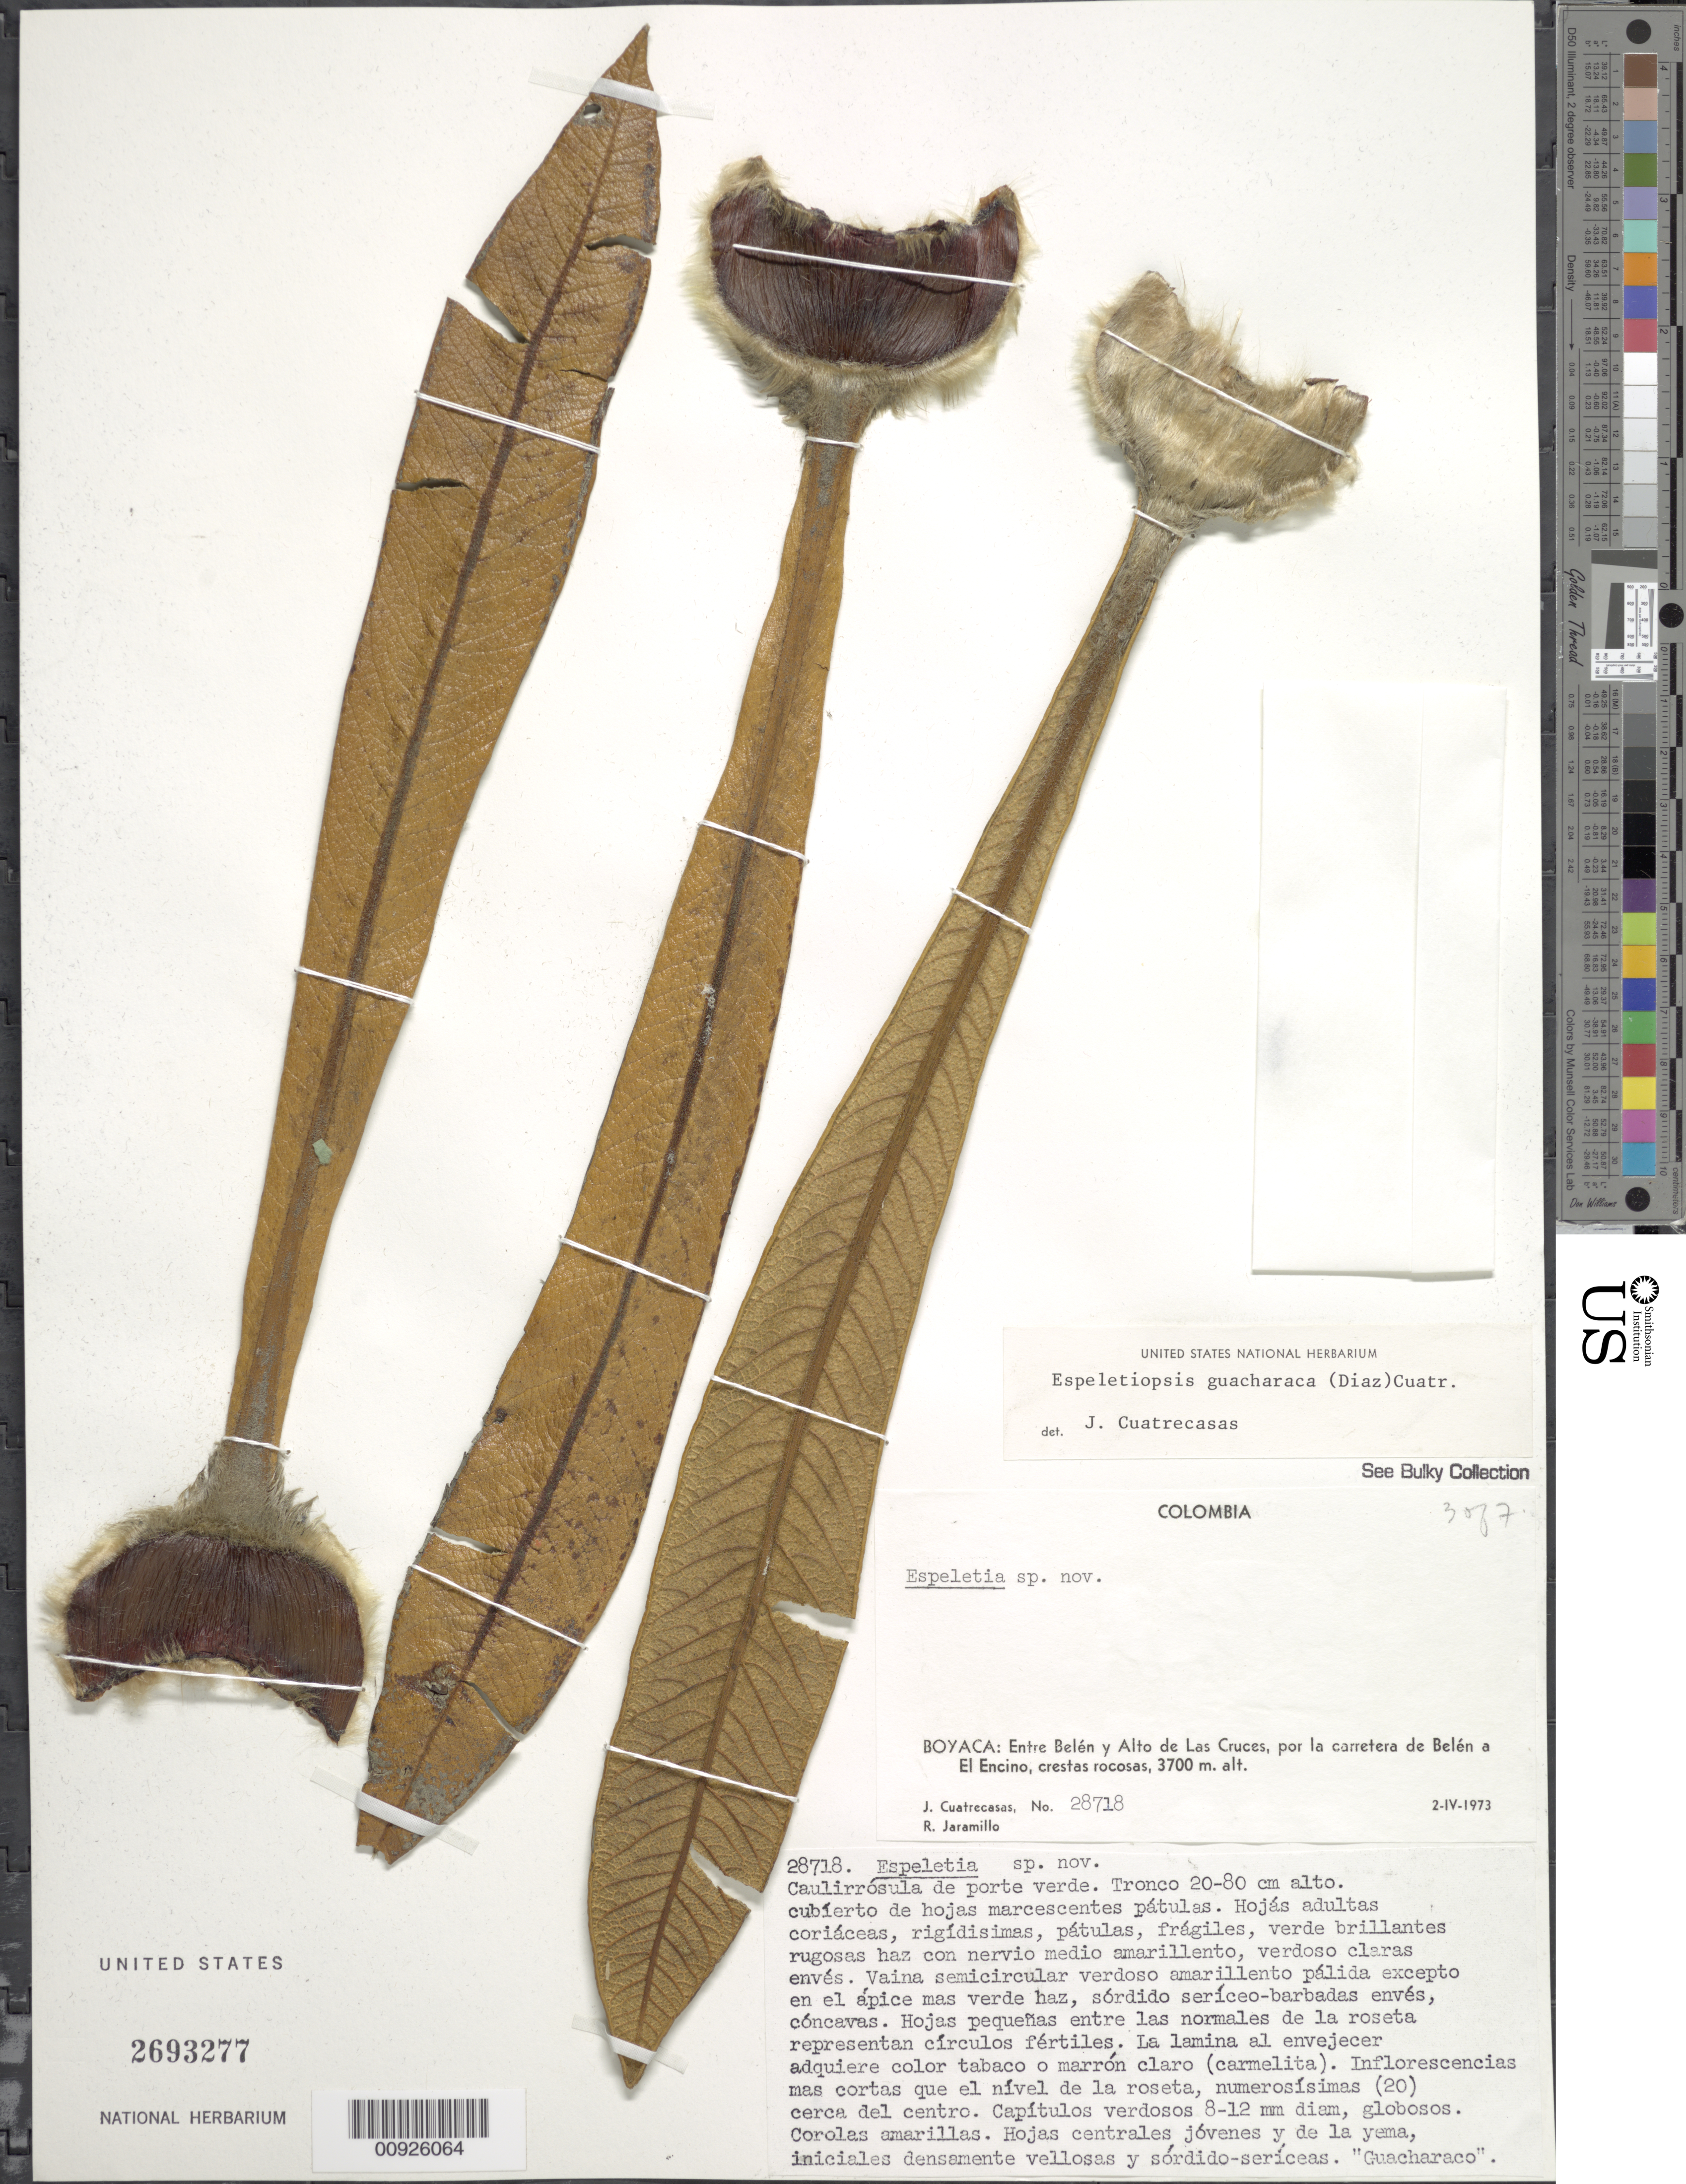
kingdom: Plantae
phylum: Tracheophyta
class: Magnoliopsida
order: Asterales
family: Asteraceae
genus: Espeletiopsis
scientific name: Espeletiopsis jimenez-quesadae var. guacharaca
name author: (S. Díaz) Cuatrec.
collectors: J. Cuatrecasas & R. Jaramillo M.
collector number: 28718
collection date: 1973-04-02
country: Colombia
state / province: Boyacá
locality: Boyacá: Entre Belen y Alto de Las Cruces, por la carretera de Belen a El Encino,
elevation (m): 3700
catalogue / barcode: US 2693277